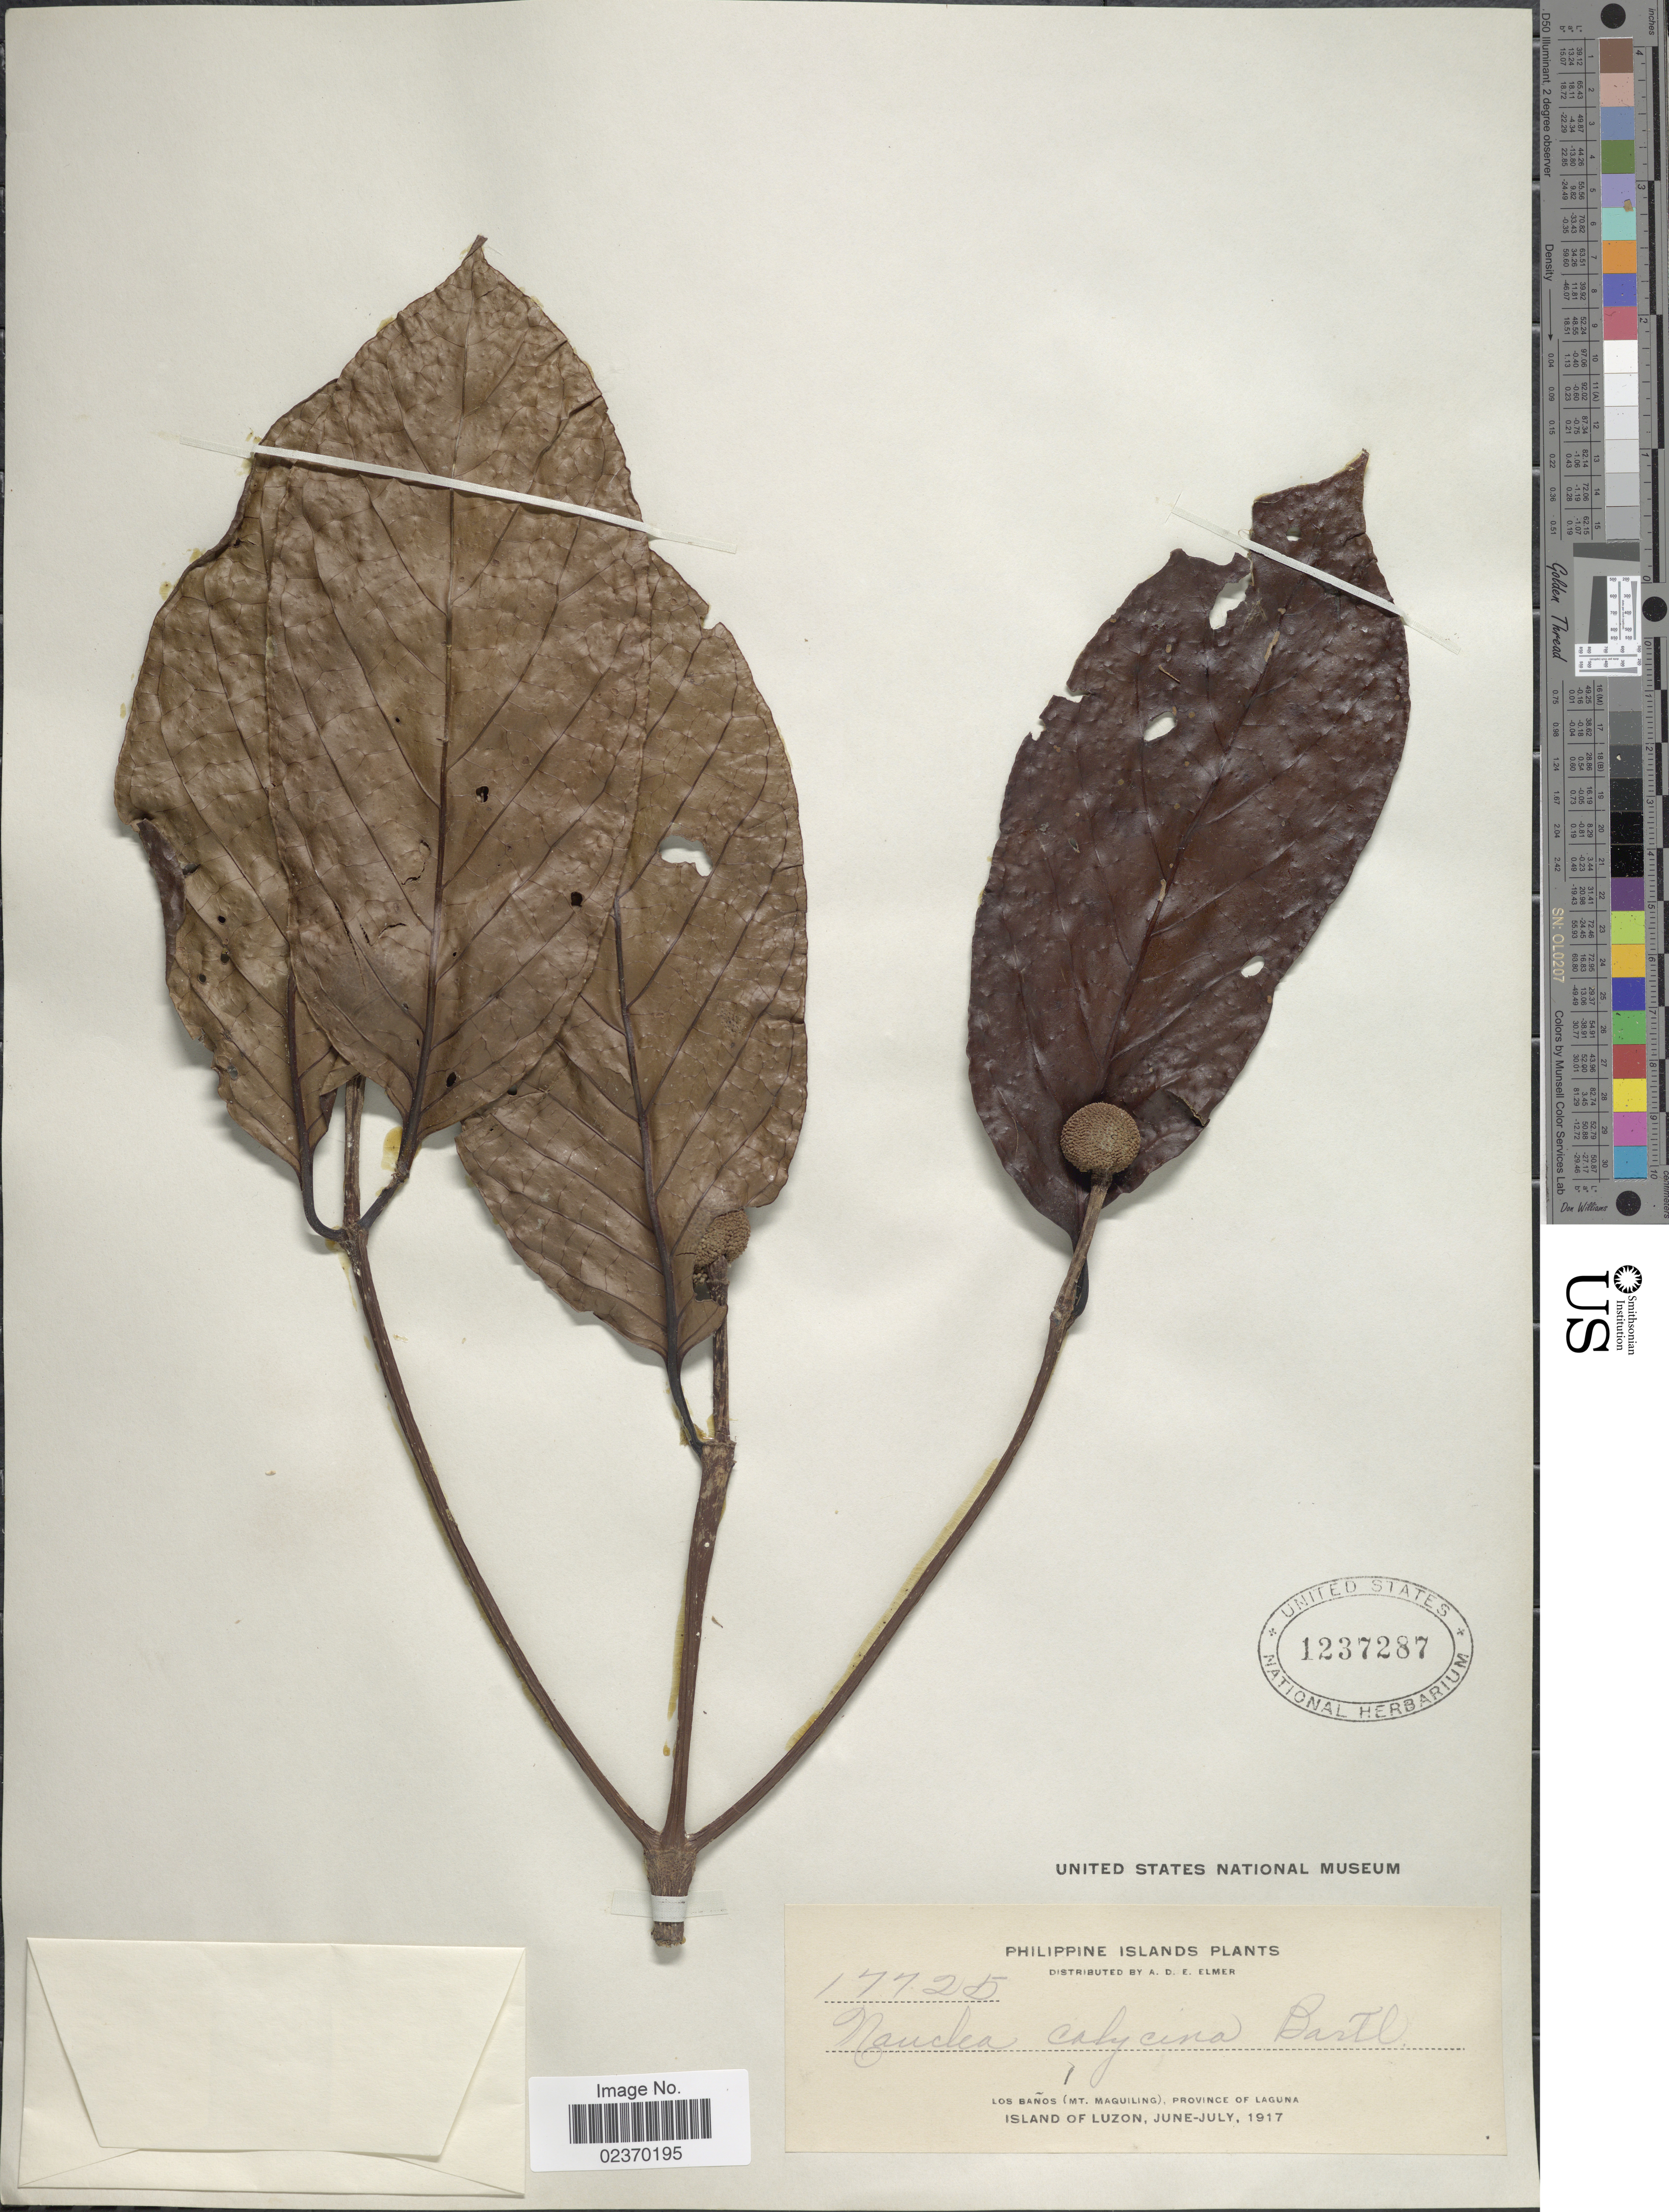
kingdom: Plantae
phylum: Tracheophyta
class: Magnoliopsida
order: Gentianales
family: Rubiaceae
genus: Neonauclea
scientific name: Neonauclea calycina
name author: (Bartl. ex DC.) Merr.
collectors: A. D. E. Elmer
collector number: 17725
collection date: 1917-06/1917-07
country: Philippines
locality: Philippine Islands, Los Baños (Mt Maquiling), Province of Laguna, Island of Luzon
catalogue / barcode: US 1237287